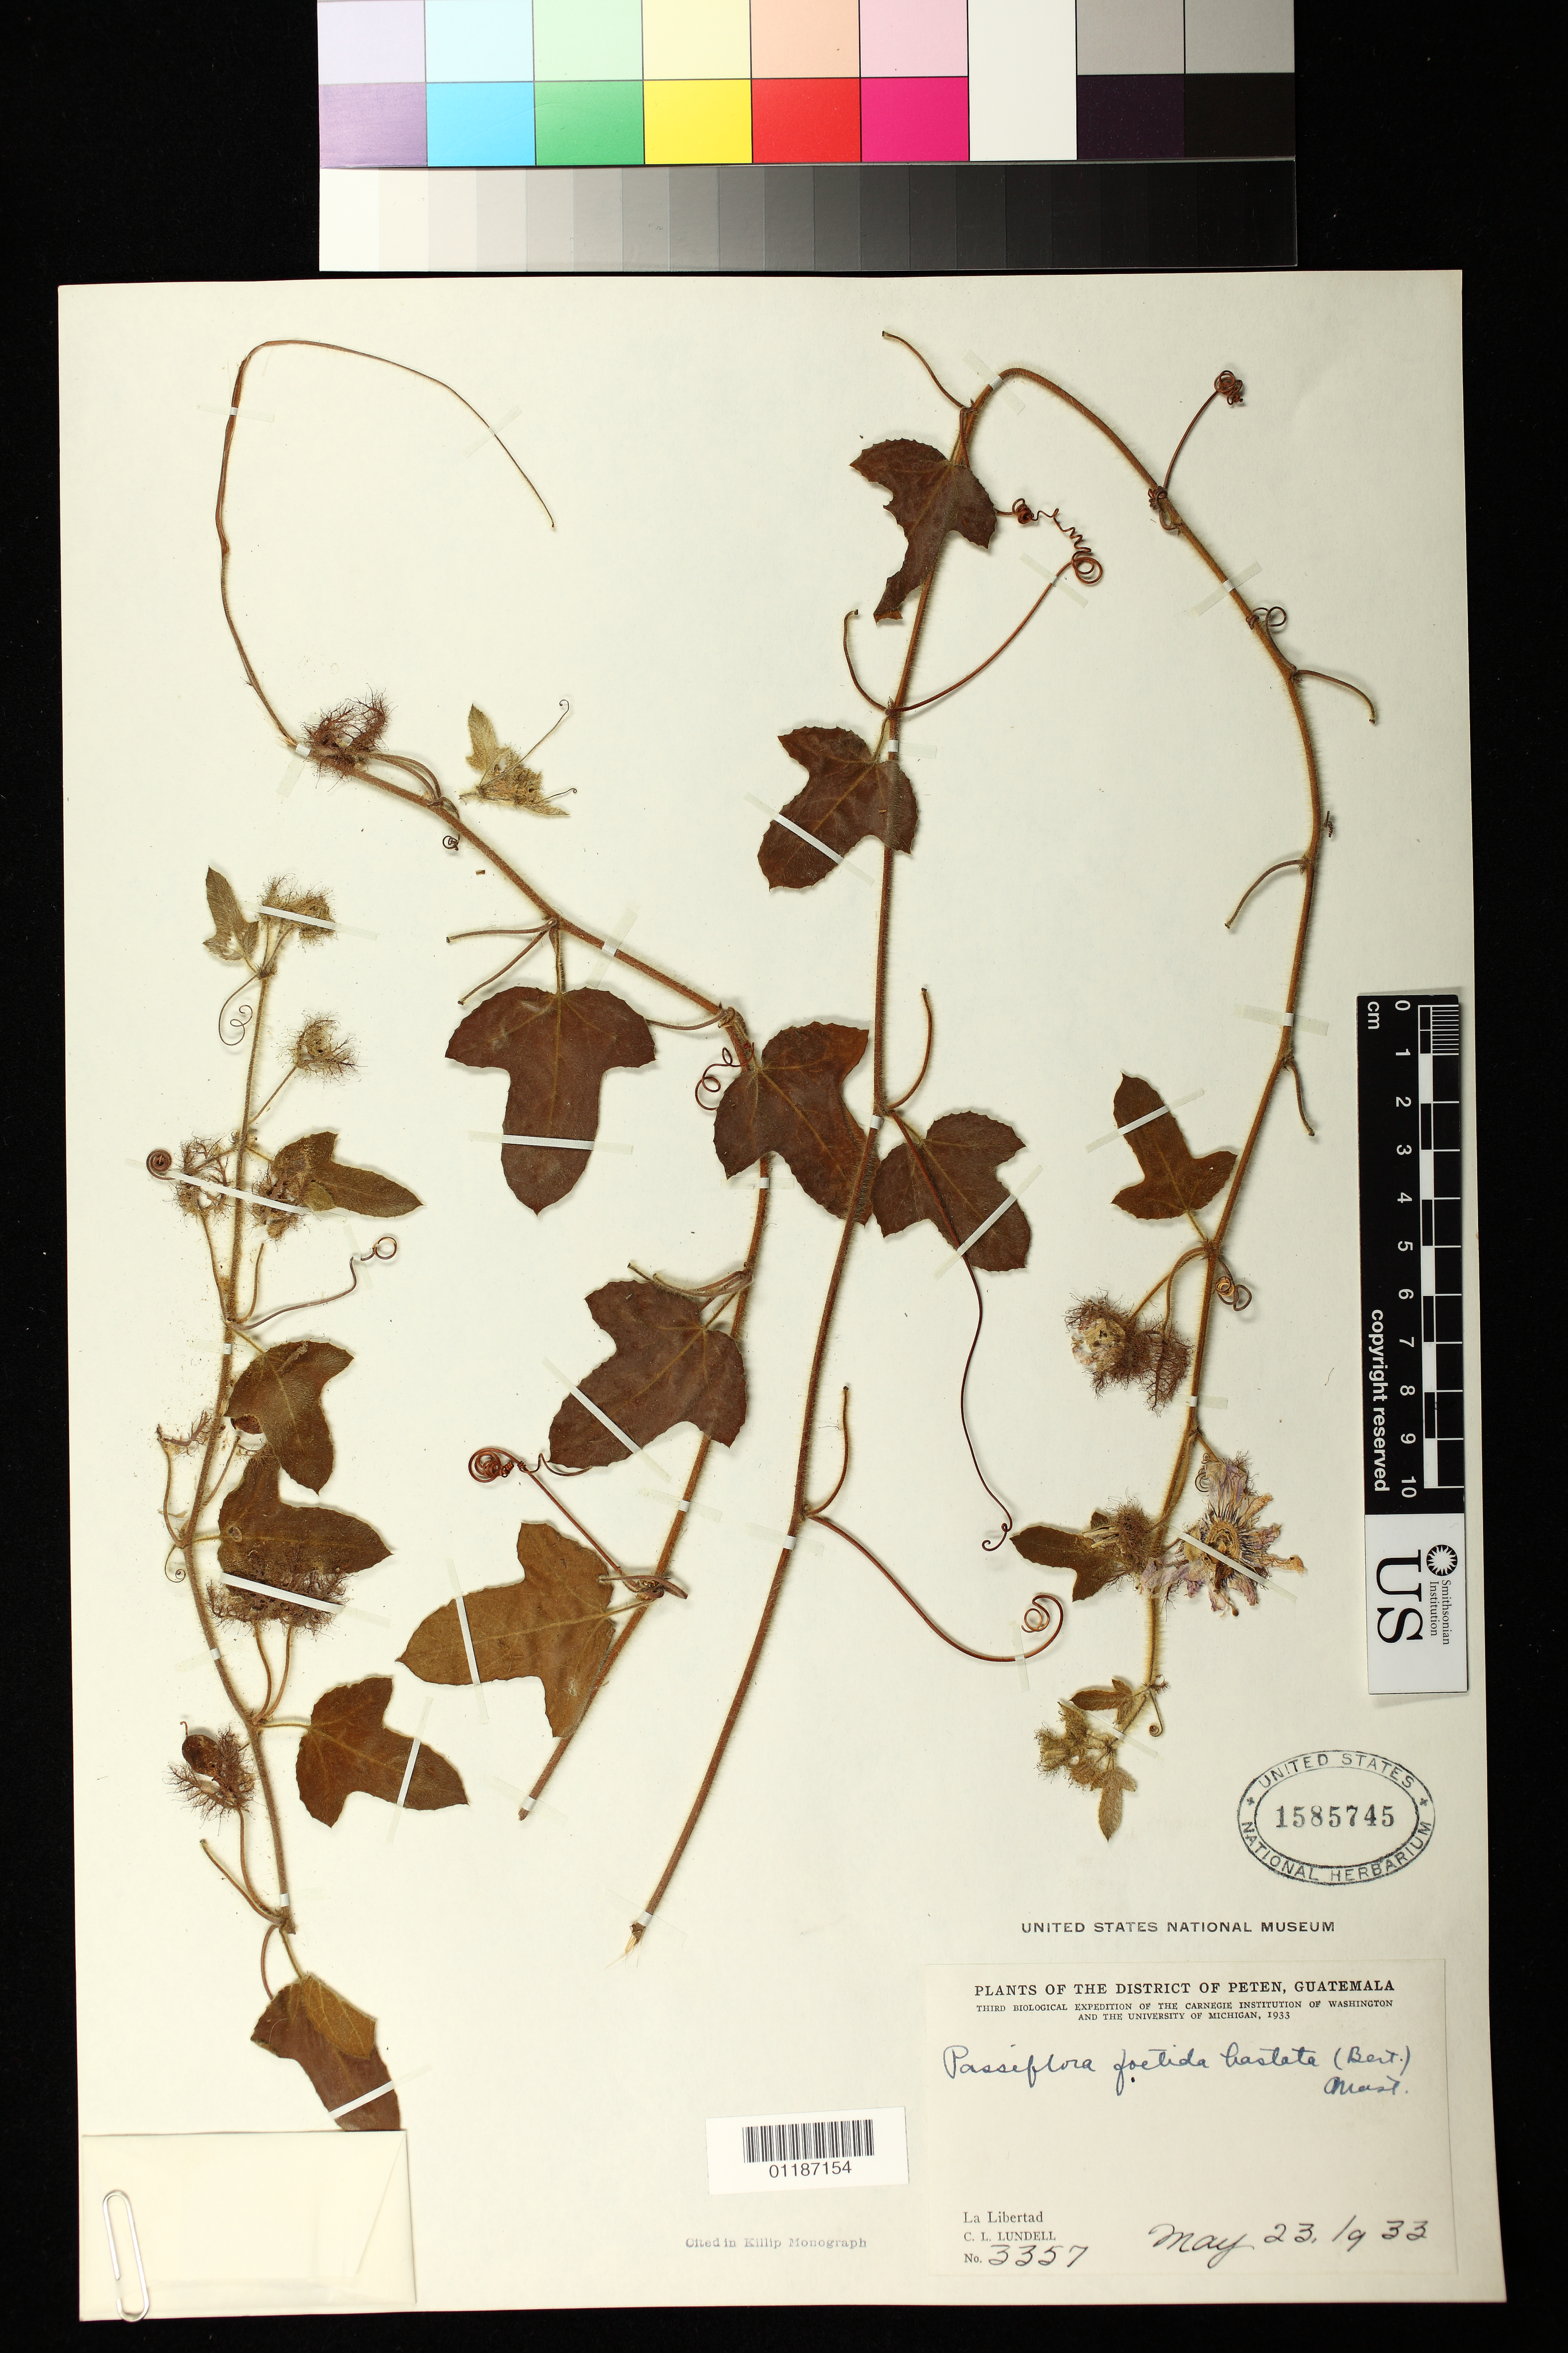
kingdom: Plantae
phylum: Tracheophyta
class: Magnoliopsida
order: Malpighiales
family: Passifloraceae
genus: Passiflora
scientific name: Passiflora foetida var. hastata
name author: (Bertol.) Mast.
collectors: C. L. Lundell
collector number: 3357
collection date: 1933-05-23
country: Guatemala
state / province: El Petén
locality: La Libertad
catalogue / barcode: US 1585745